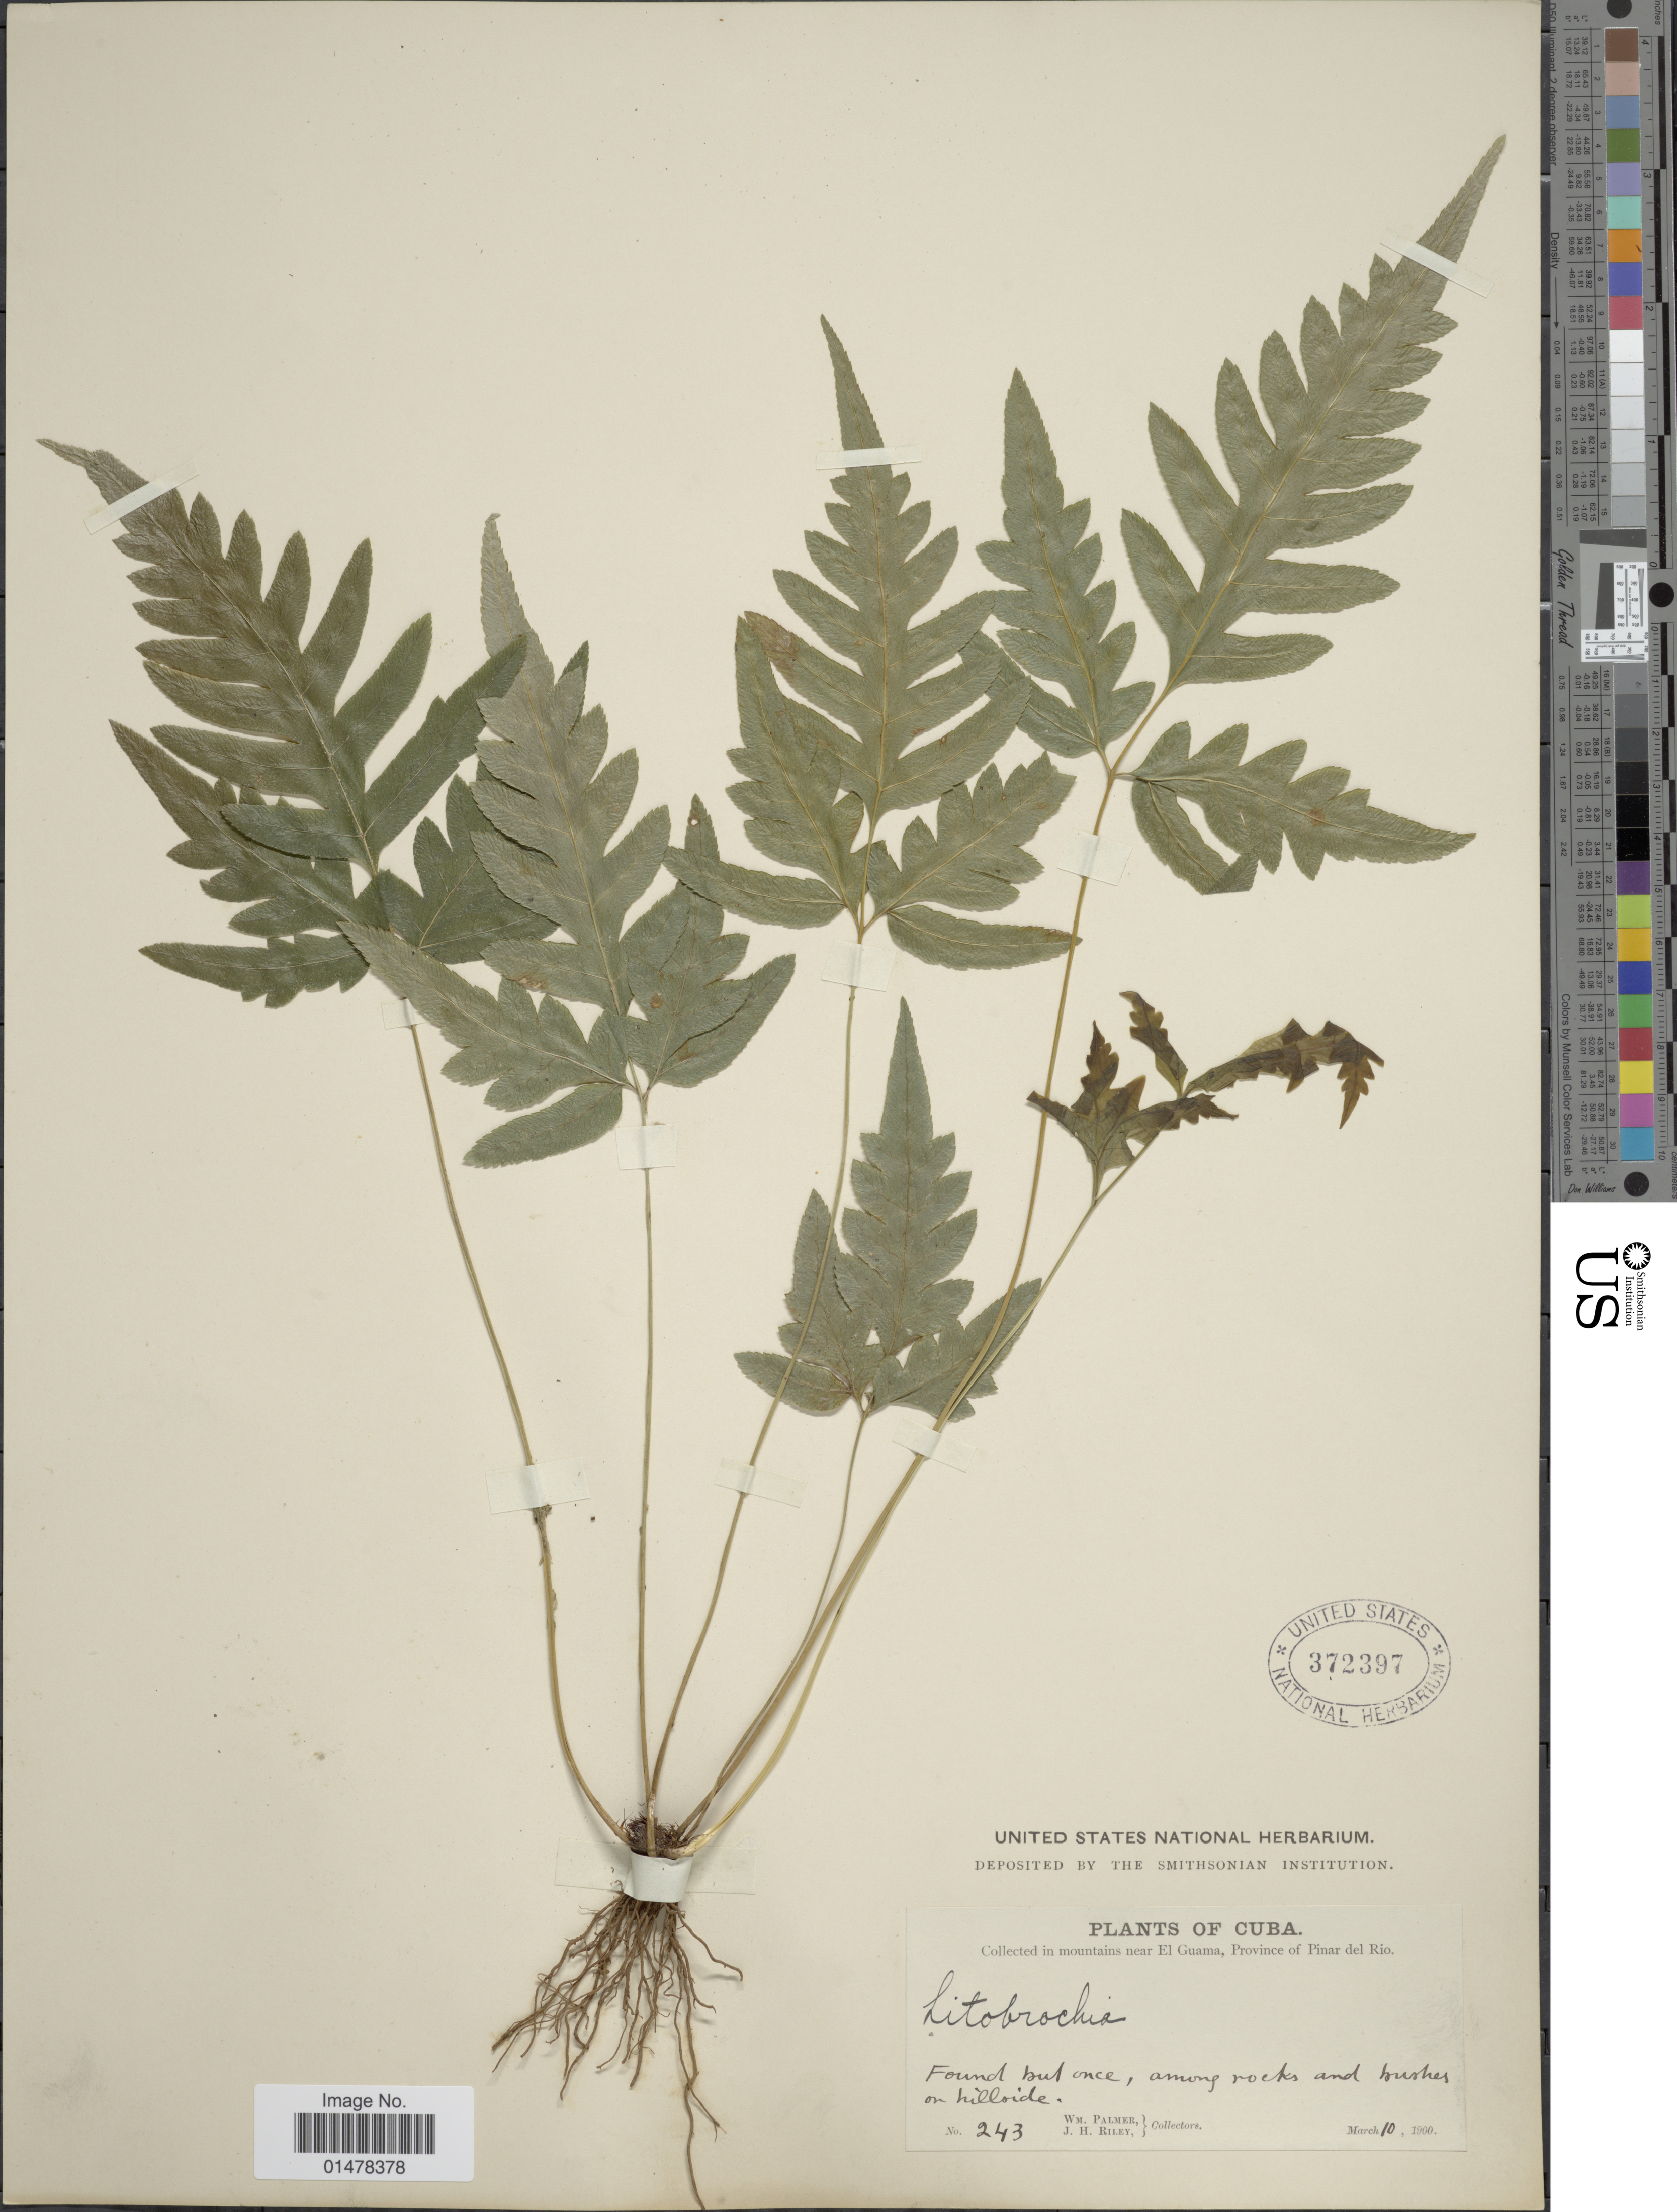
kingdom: Plantae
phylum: Tracheophyta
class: Polypodiopsida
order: Polypodiales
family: Pteridaceae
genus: Pteris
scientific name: Pteris altissima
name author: Poir.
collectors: W. Palmer & J. H. Riley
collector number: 243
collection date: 1900-03-10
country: Cuba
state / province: Pinar del Río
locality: Plants of Cuba, Mountains near El Guama, province of Pinar del Rio,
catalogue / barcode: US 372397